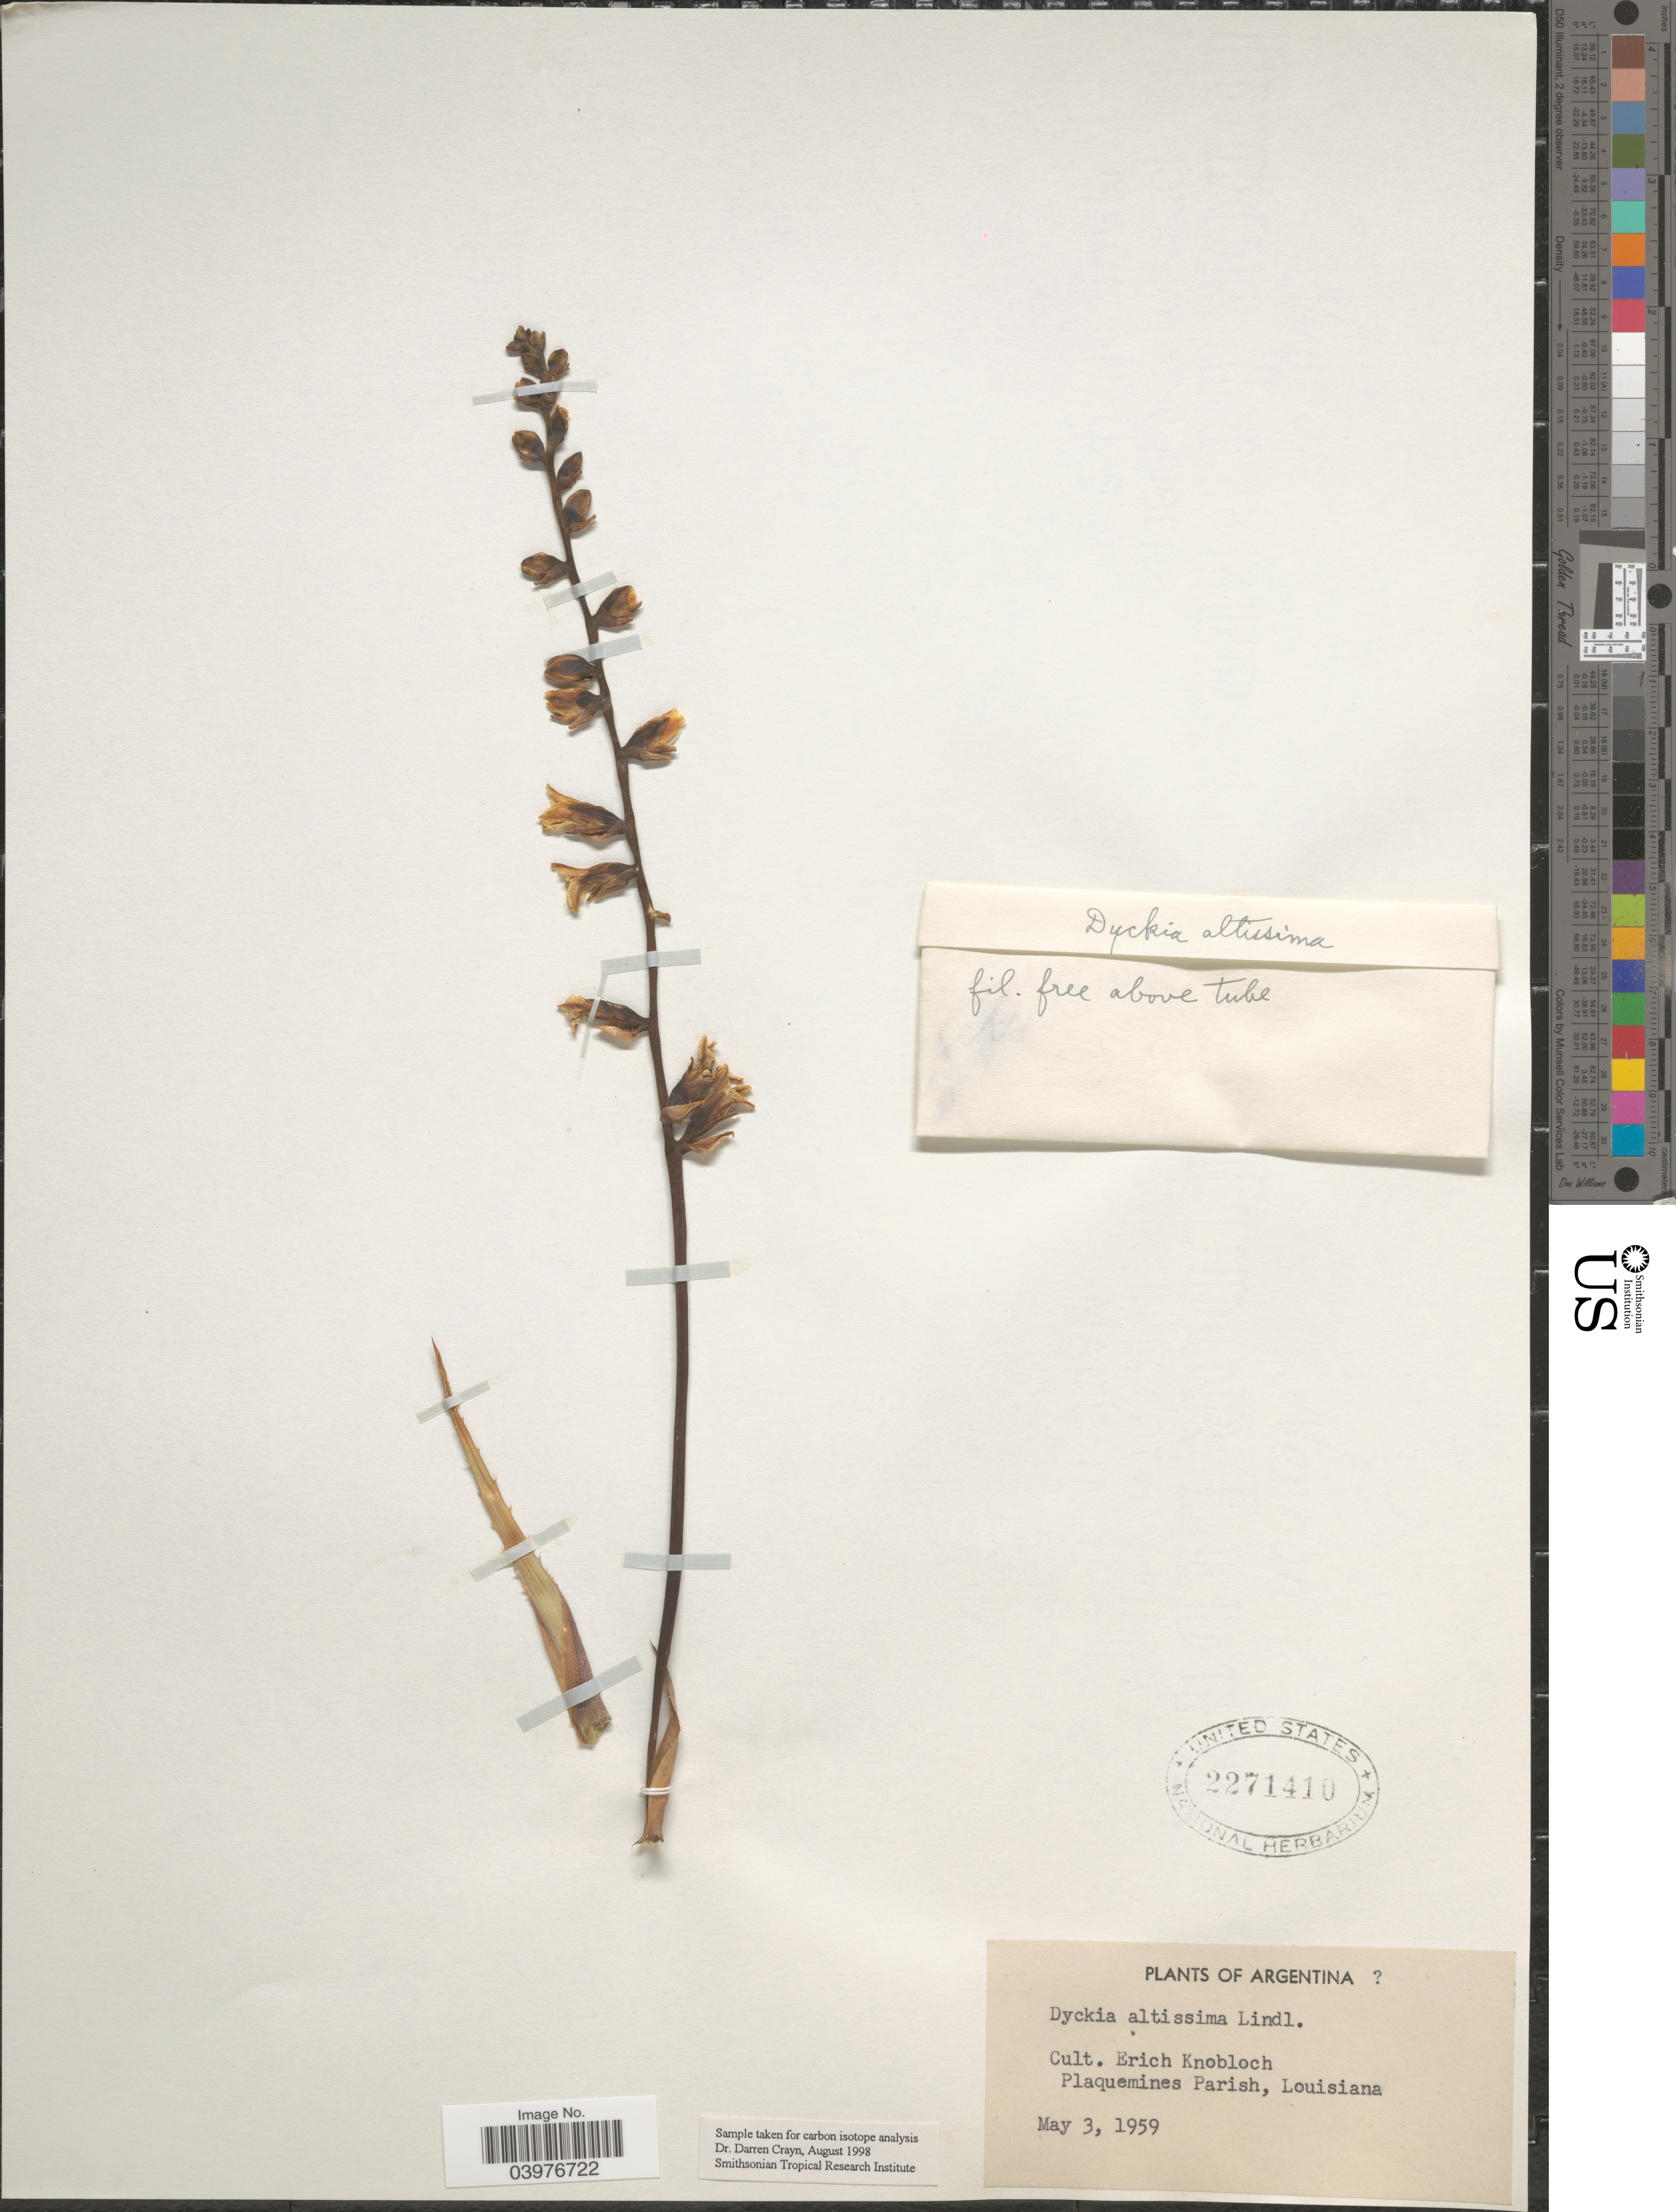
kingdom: Plantae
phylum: Tracheophyta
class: Liliopsida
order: Poales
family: Bromeliaceae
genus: Dyckia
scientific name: Dyckia altissima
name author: Lindl.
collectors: E. Knobloch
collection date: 1959-05-03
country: United States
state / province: Louisiana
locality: Plaquemines Parish, Louisiana.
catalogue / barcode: US 2271410